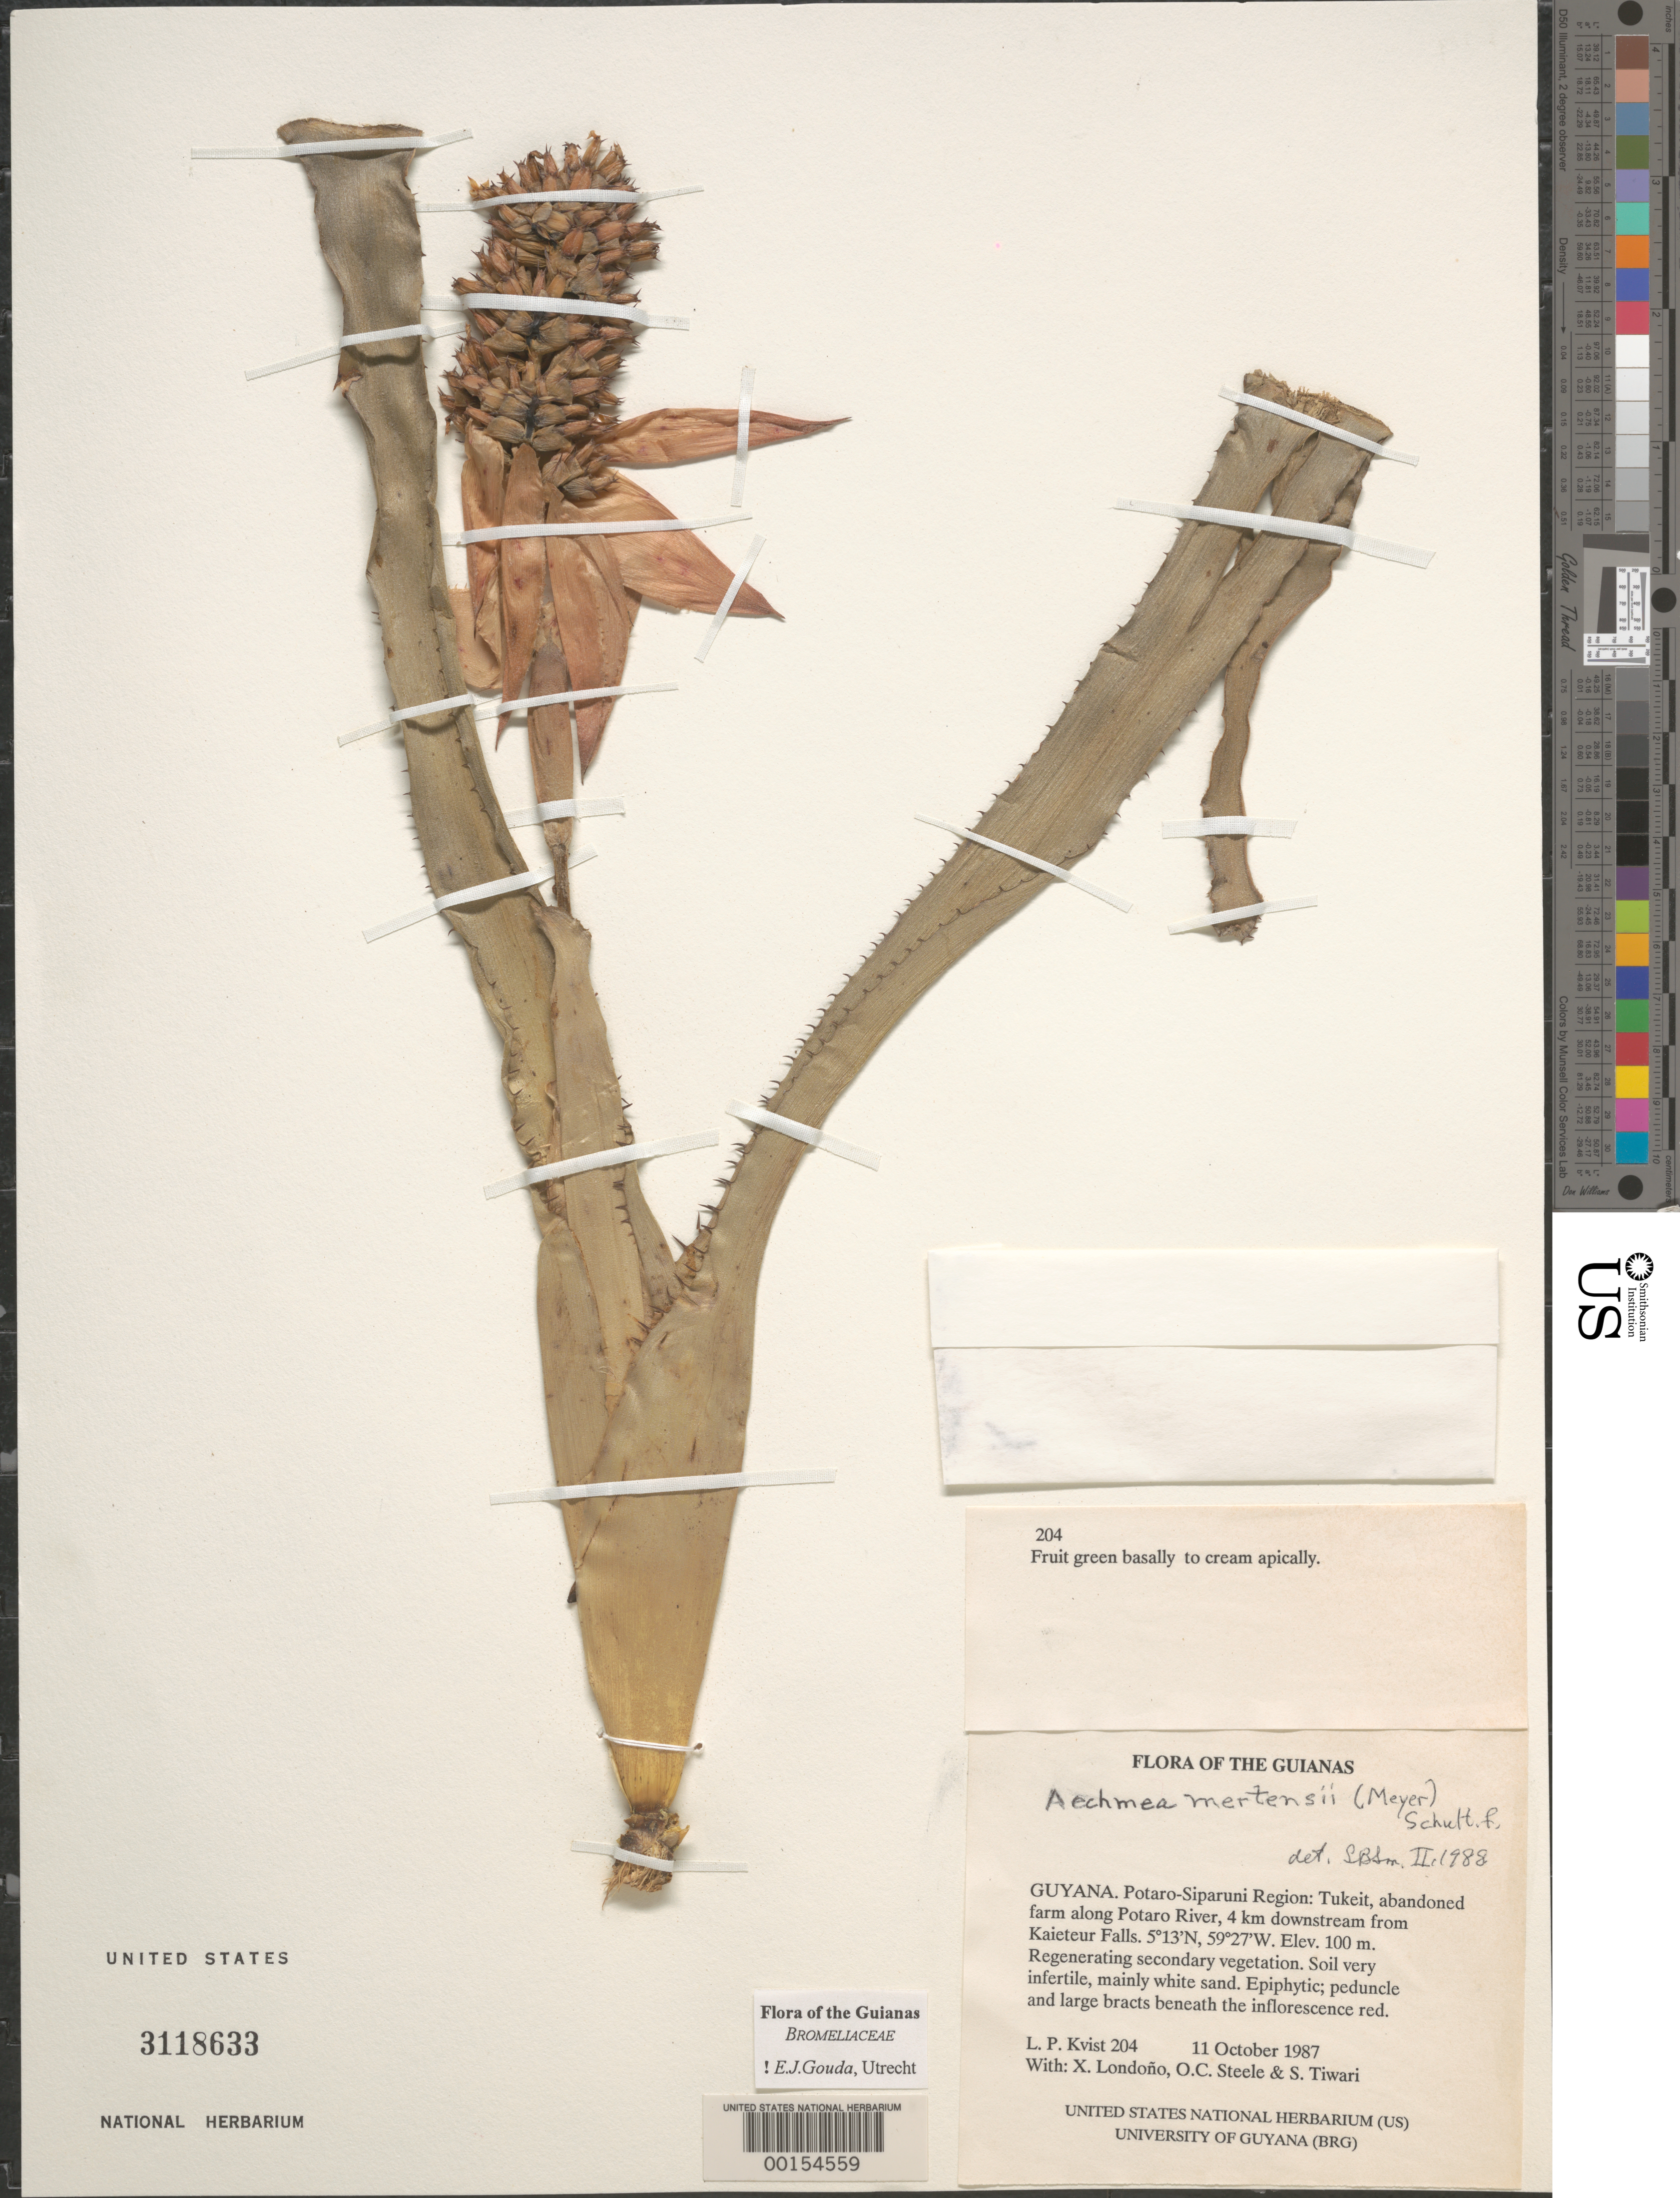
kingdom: Plantae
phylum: Tracheophyta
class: Liliopsida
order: Poales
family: Bromeliaceae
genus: Aechmea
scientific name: Aechmea mertensii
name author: (G. Mey.) Schult. & Schult. f.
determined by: Gouda, E. J.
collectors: L. P. Kvist, X. Londoño, O. C. Steele & S. Tiwari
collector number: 204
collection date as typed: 11 October 1987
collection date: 1987-10-11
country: Guyana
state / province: Potaro-Siparuni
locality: Tukeit, abandoned farm along Potaro River, 4 km downstream from Kaieteur Falls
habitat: Regenerating secondary vegetation. Soil very infertile, mainly white sand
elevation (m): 100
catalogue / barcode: US 3118633